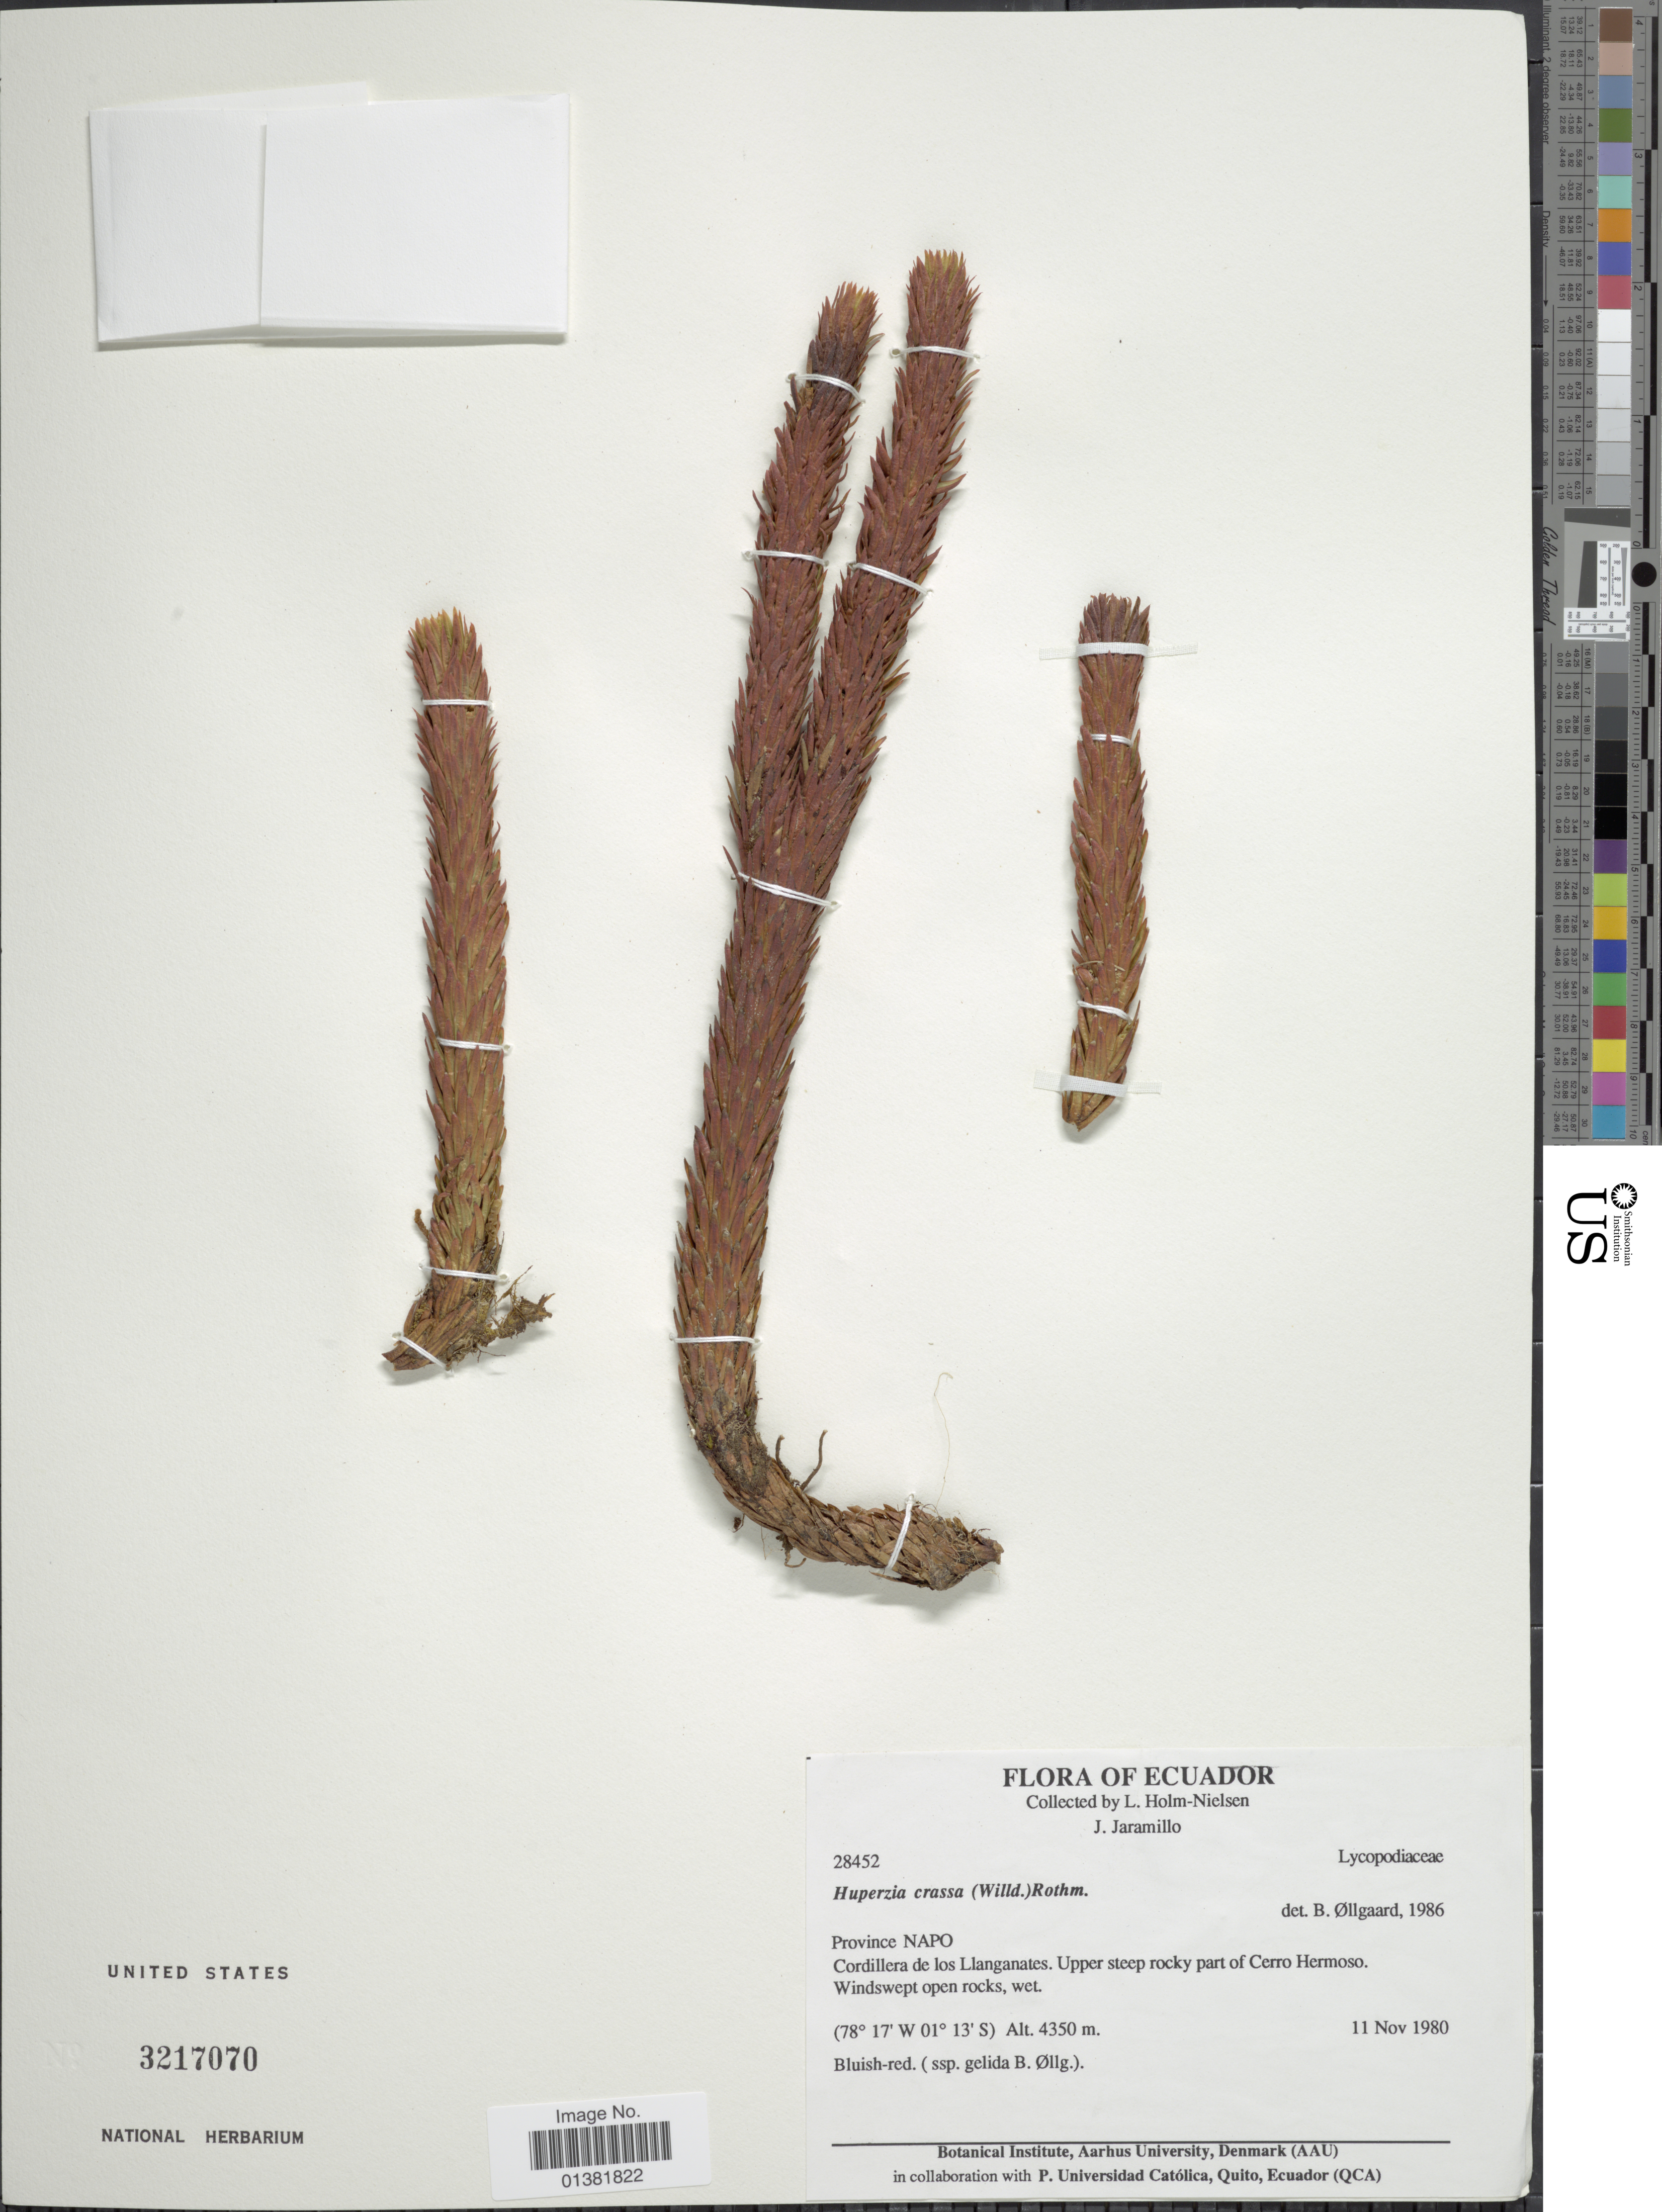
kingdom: Plantae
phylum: Tracheophyta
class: Lycopodiopsida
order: Lycopodiales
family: Lycopodiaceae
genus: Phlegmariurus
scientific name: Phlegmariurus crassus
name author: (Humb. & Bonpl. ex Willd.) B. Øllg.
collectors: L. B. Holm-Nielsen & Jaramillo, --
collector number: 28452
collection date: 1980-11-11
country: Ecuador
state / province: Napo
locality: Cordillera de los Llanganates. Upper steep rocky part of Cerro Hermoso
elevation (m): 4350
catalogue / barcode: US 3217070